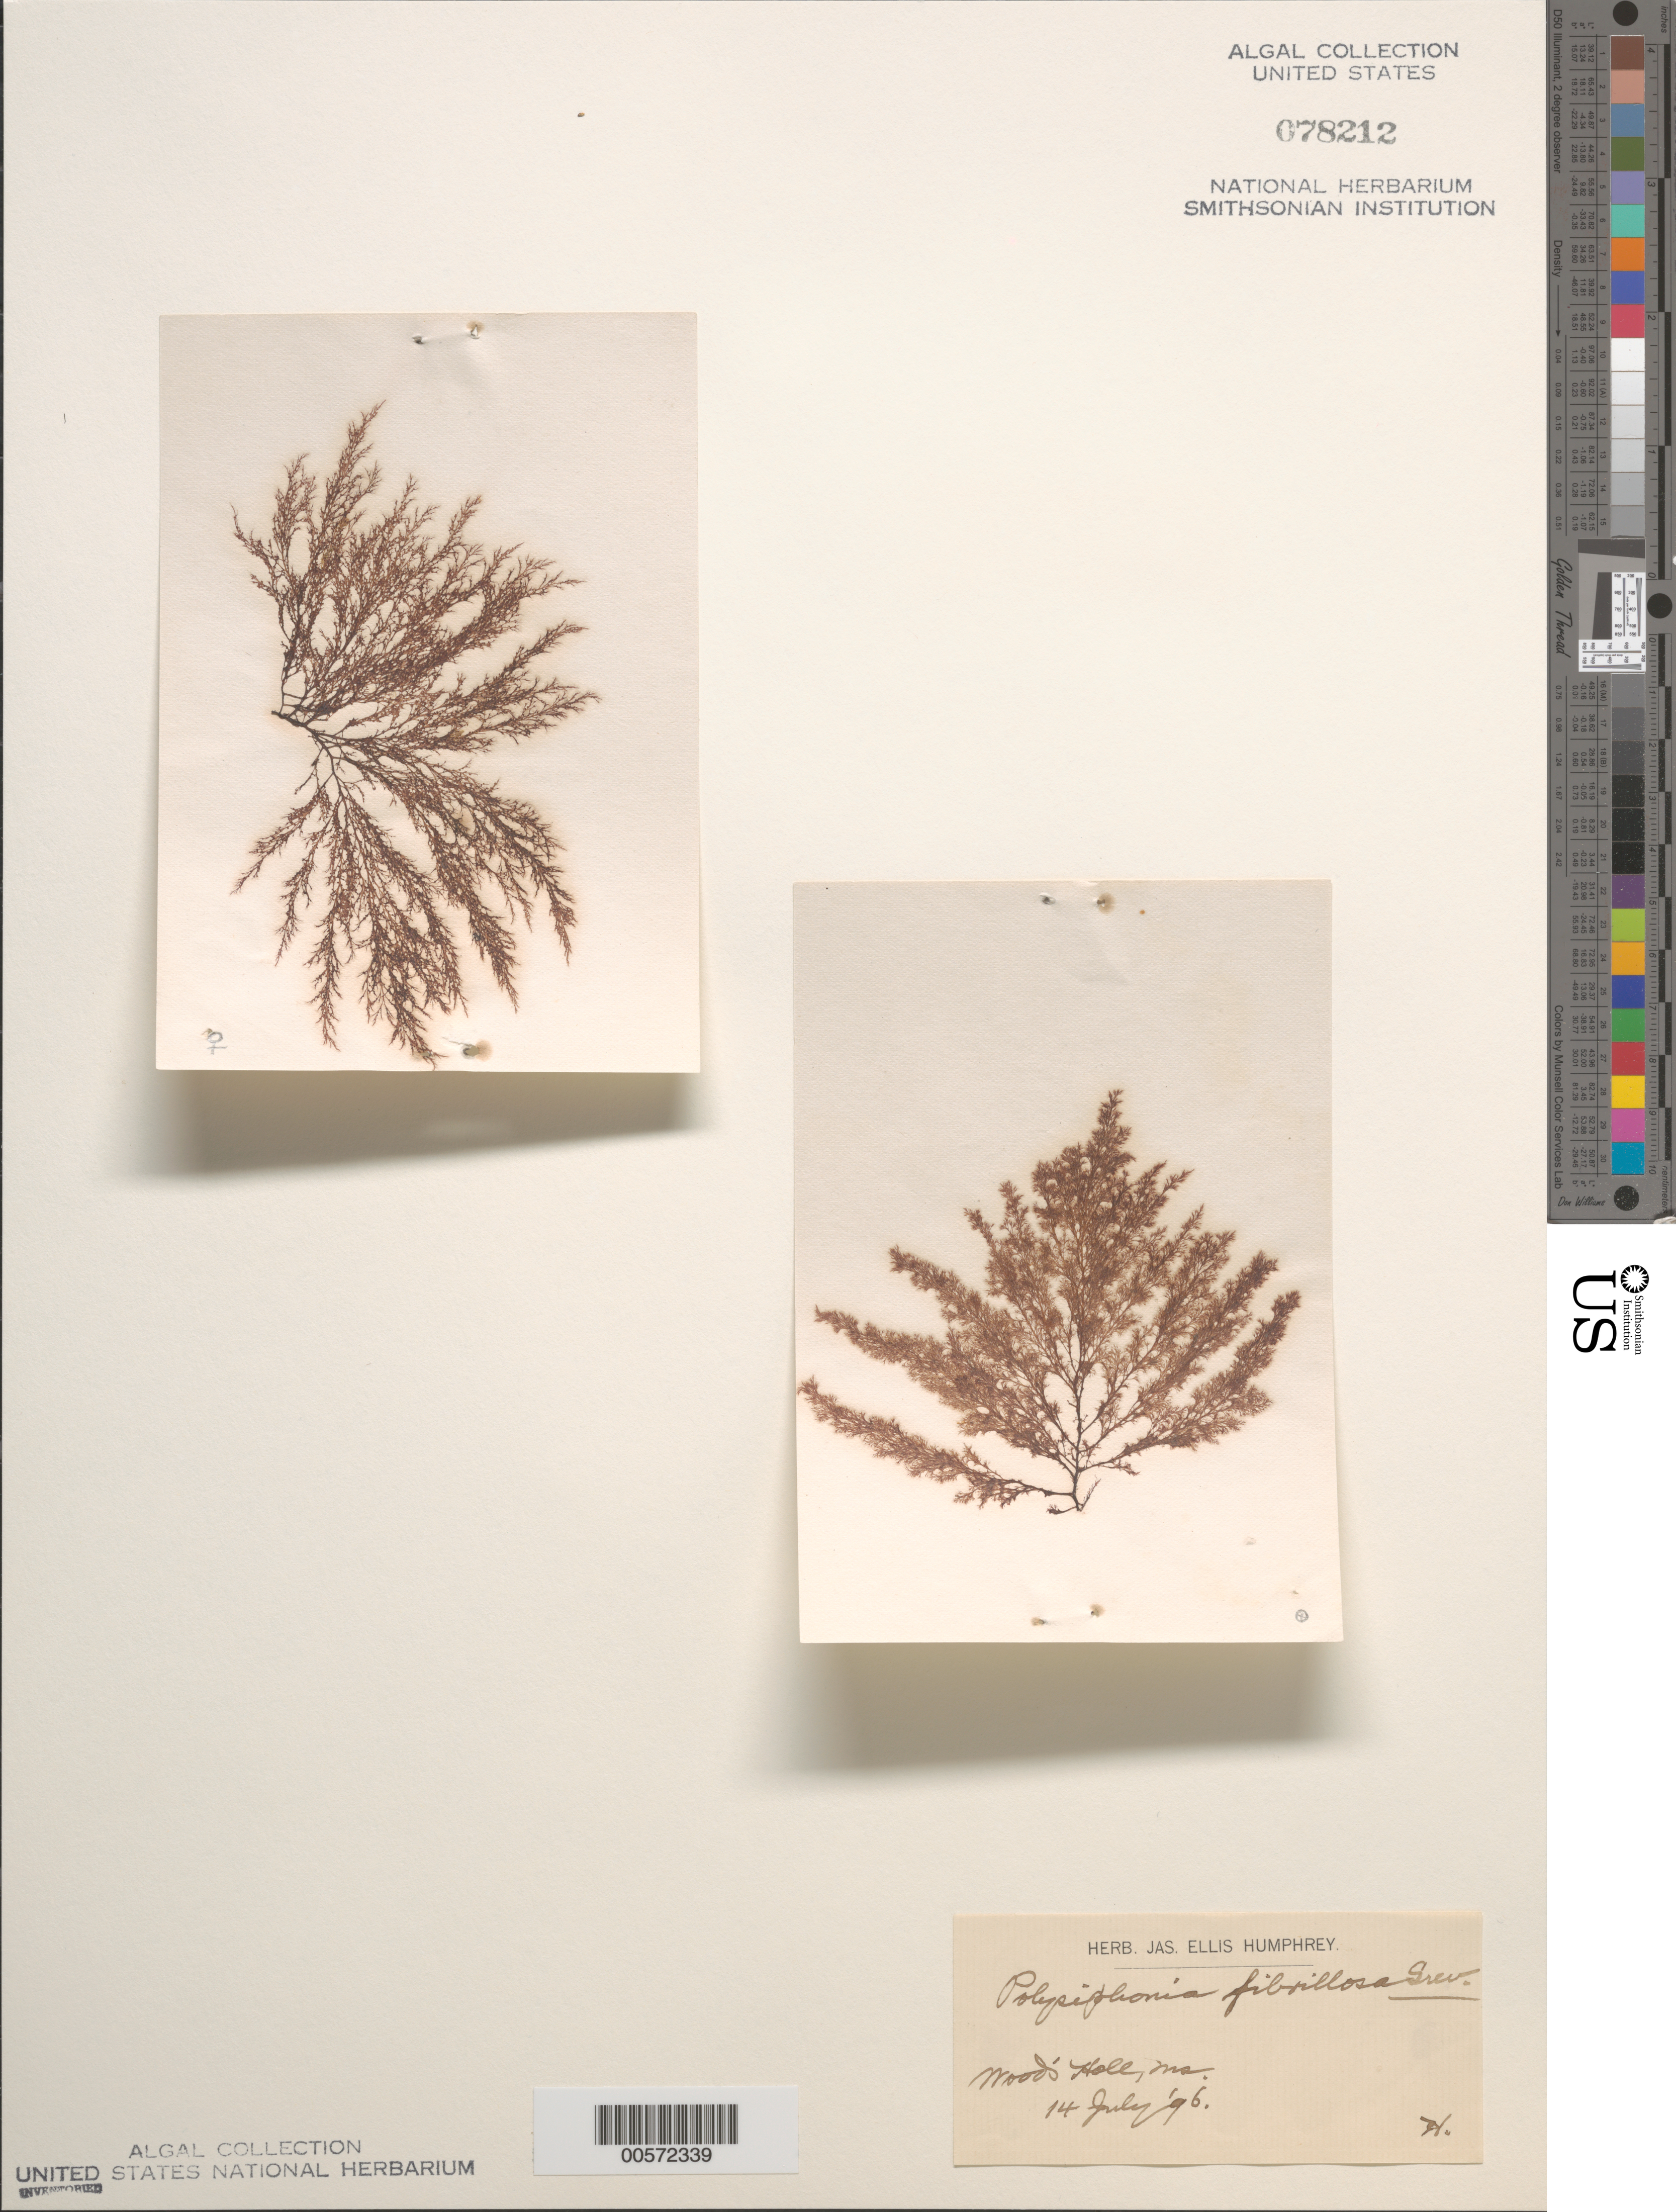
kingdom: Plantae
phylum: Rhodophyta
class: Florideophyceae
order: Ceramiales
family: Rhodomelaceae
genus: Leptosiphonia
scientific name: Leptosiphonia fibrillosa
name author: (C. Agardh) Savoie & G.W. Saunders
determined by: Algae name updating Project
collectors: J. Humphrey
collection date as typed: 14 Jul 1896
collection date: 1896-07-14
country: United States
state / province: Massachusetts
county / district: Barnstable County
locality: Woods Hole (Wood's Holl)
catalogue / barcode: US 78212